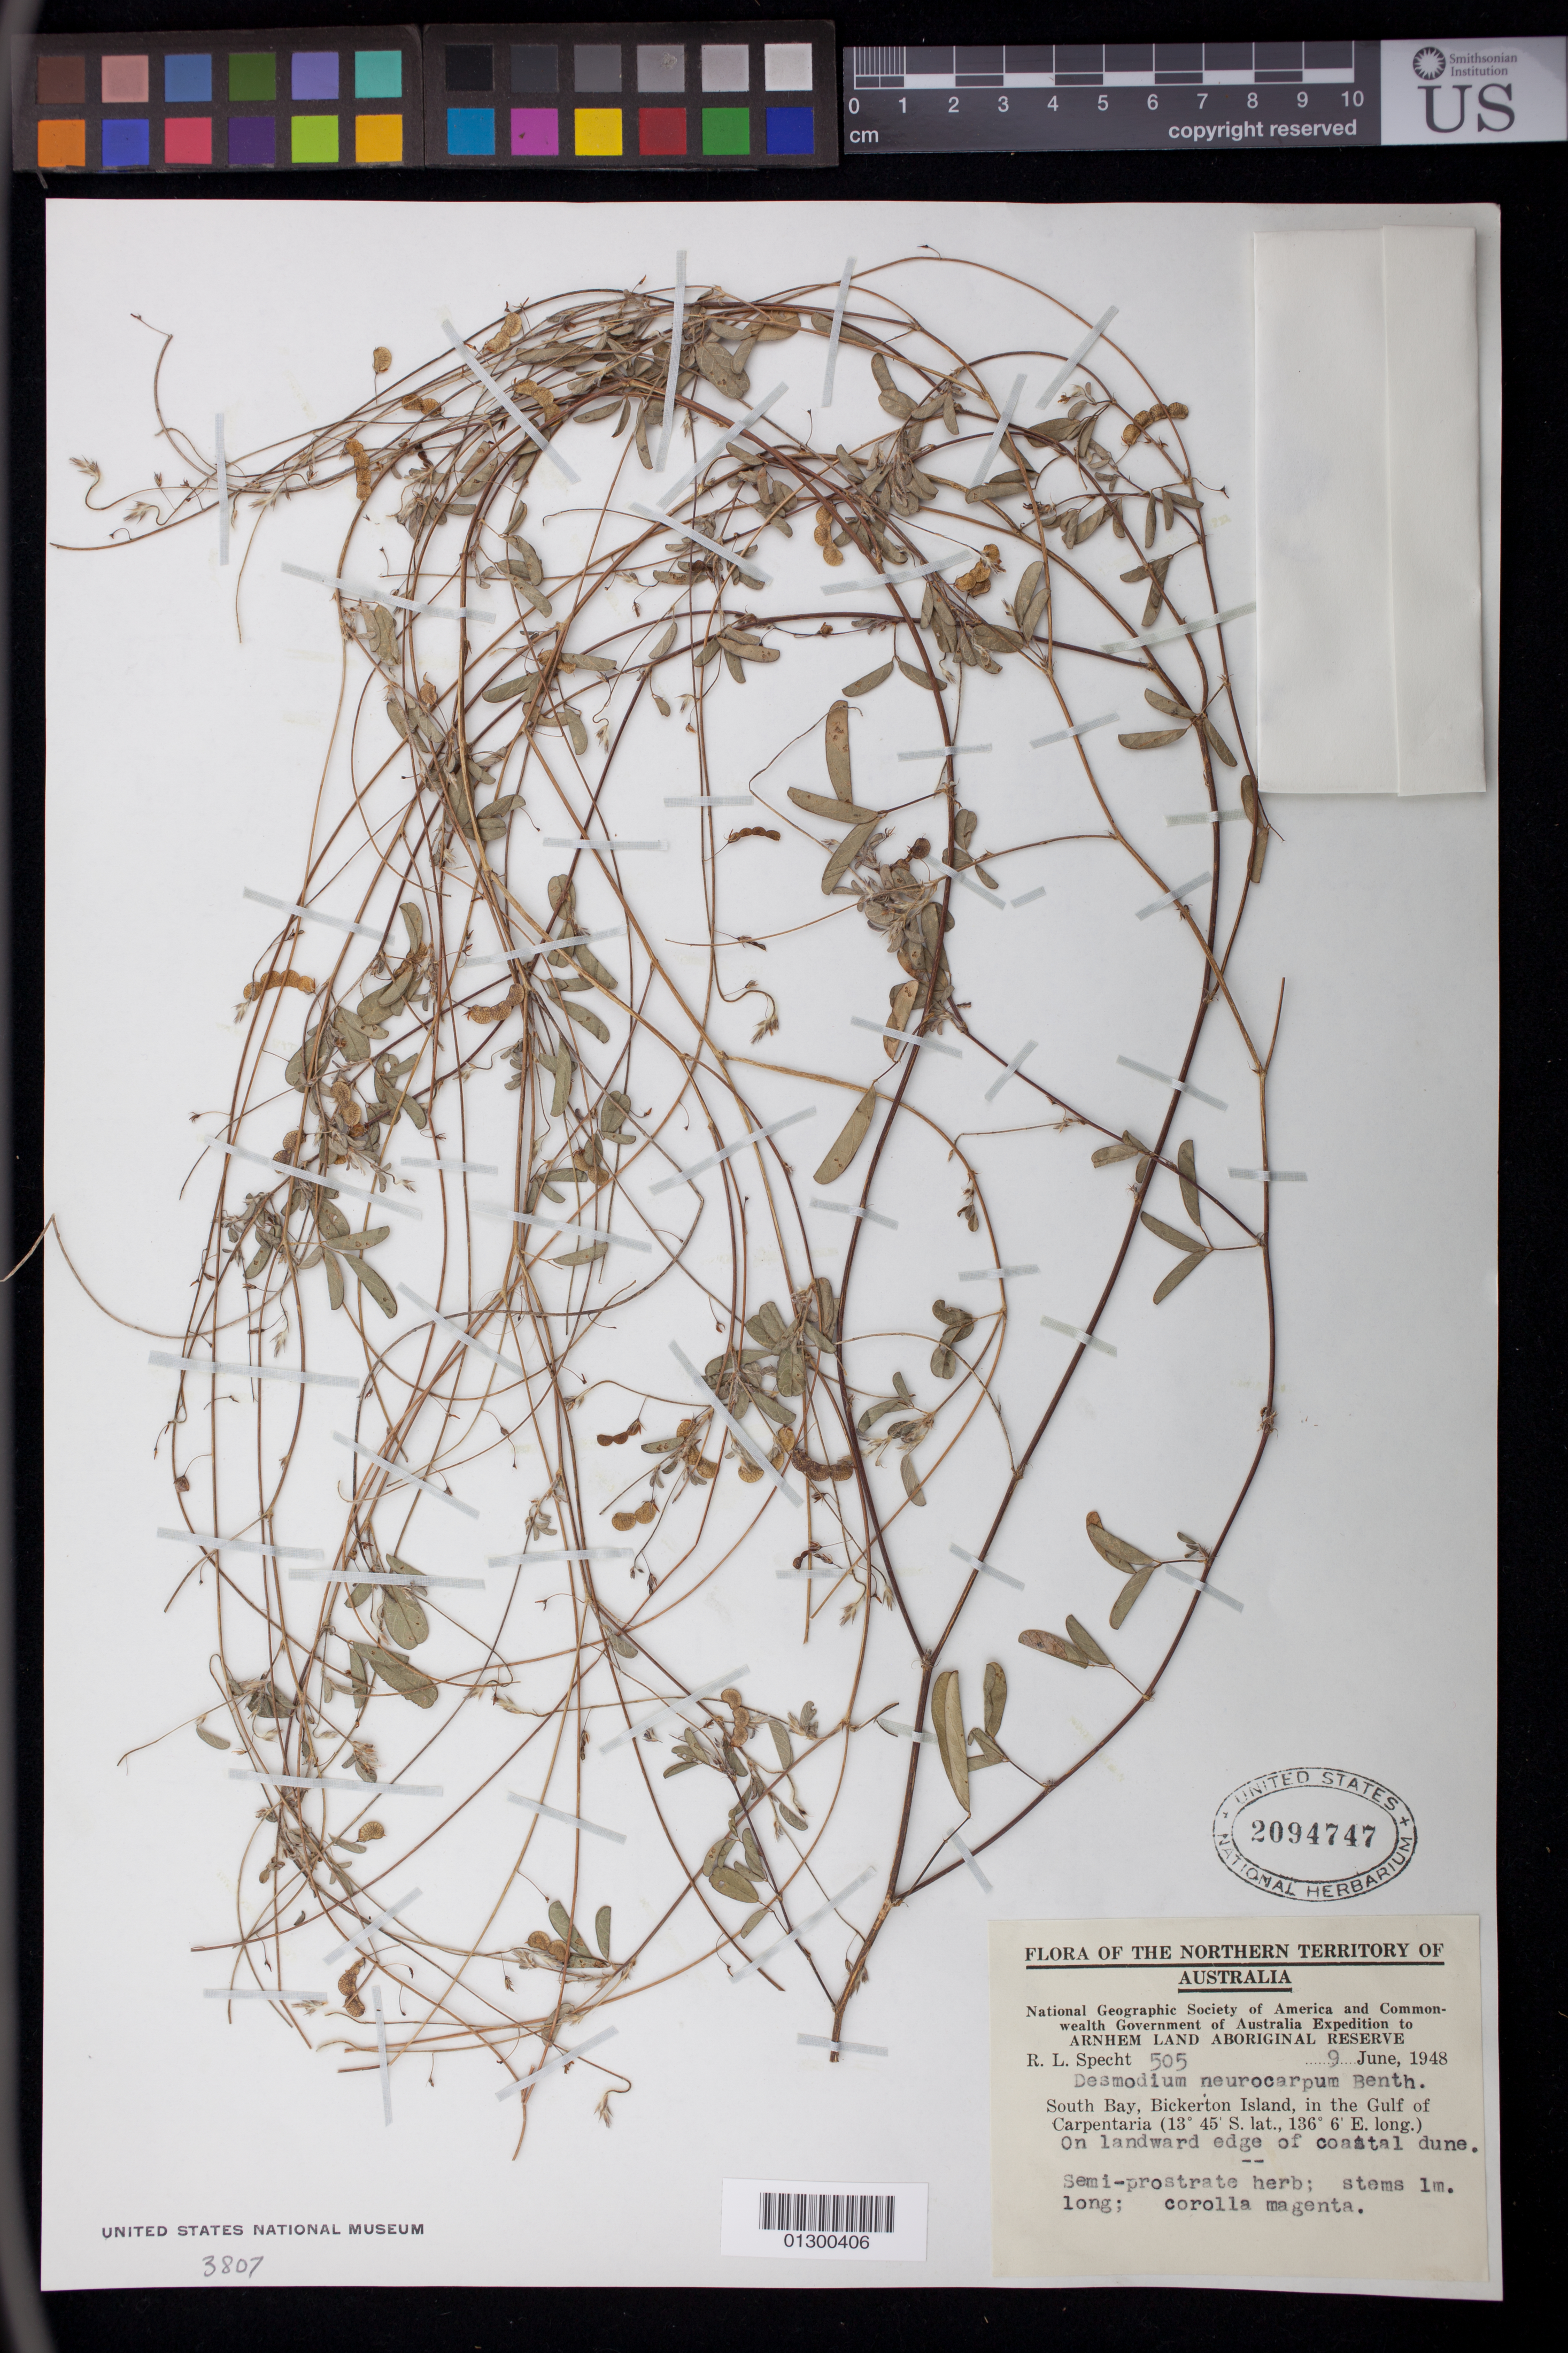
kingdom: Plantae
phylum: Tracheophyta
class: Magnoliopsida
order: Fabales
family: Fabaceae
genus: Grona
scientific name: Grona filiformis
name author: (Zoll. & Moritzi) H. Ohashi & K. Ohashi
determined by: Strong, Mark T., (BOT), Smithsonian Institution - National Museum of Natural History (UNITED STATES)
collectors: R. L. Specht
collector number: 505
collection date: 1948-06-09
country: Australia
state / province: Northern Territory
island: Bickerton Island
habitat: On landward edge of coastal dune.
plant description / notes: Semi-prostrate herb; stems 1 m. long; corolla magenta.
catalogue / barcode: US 2094747